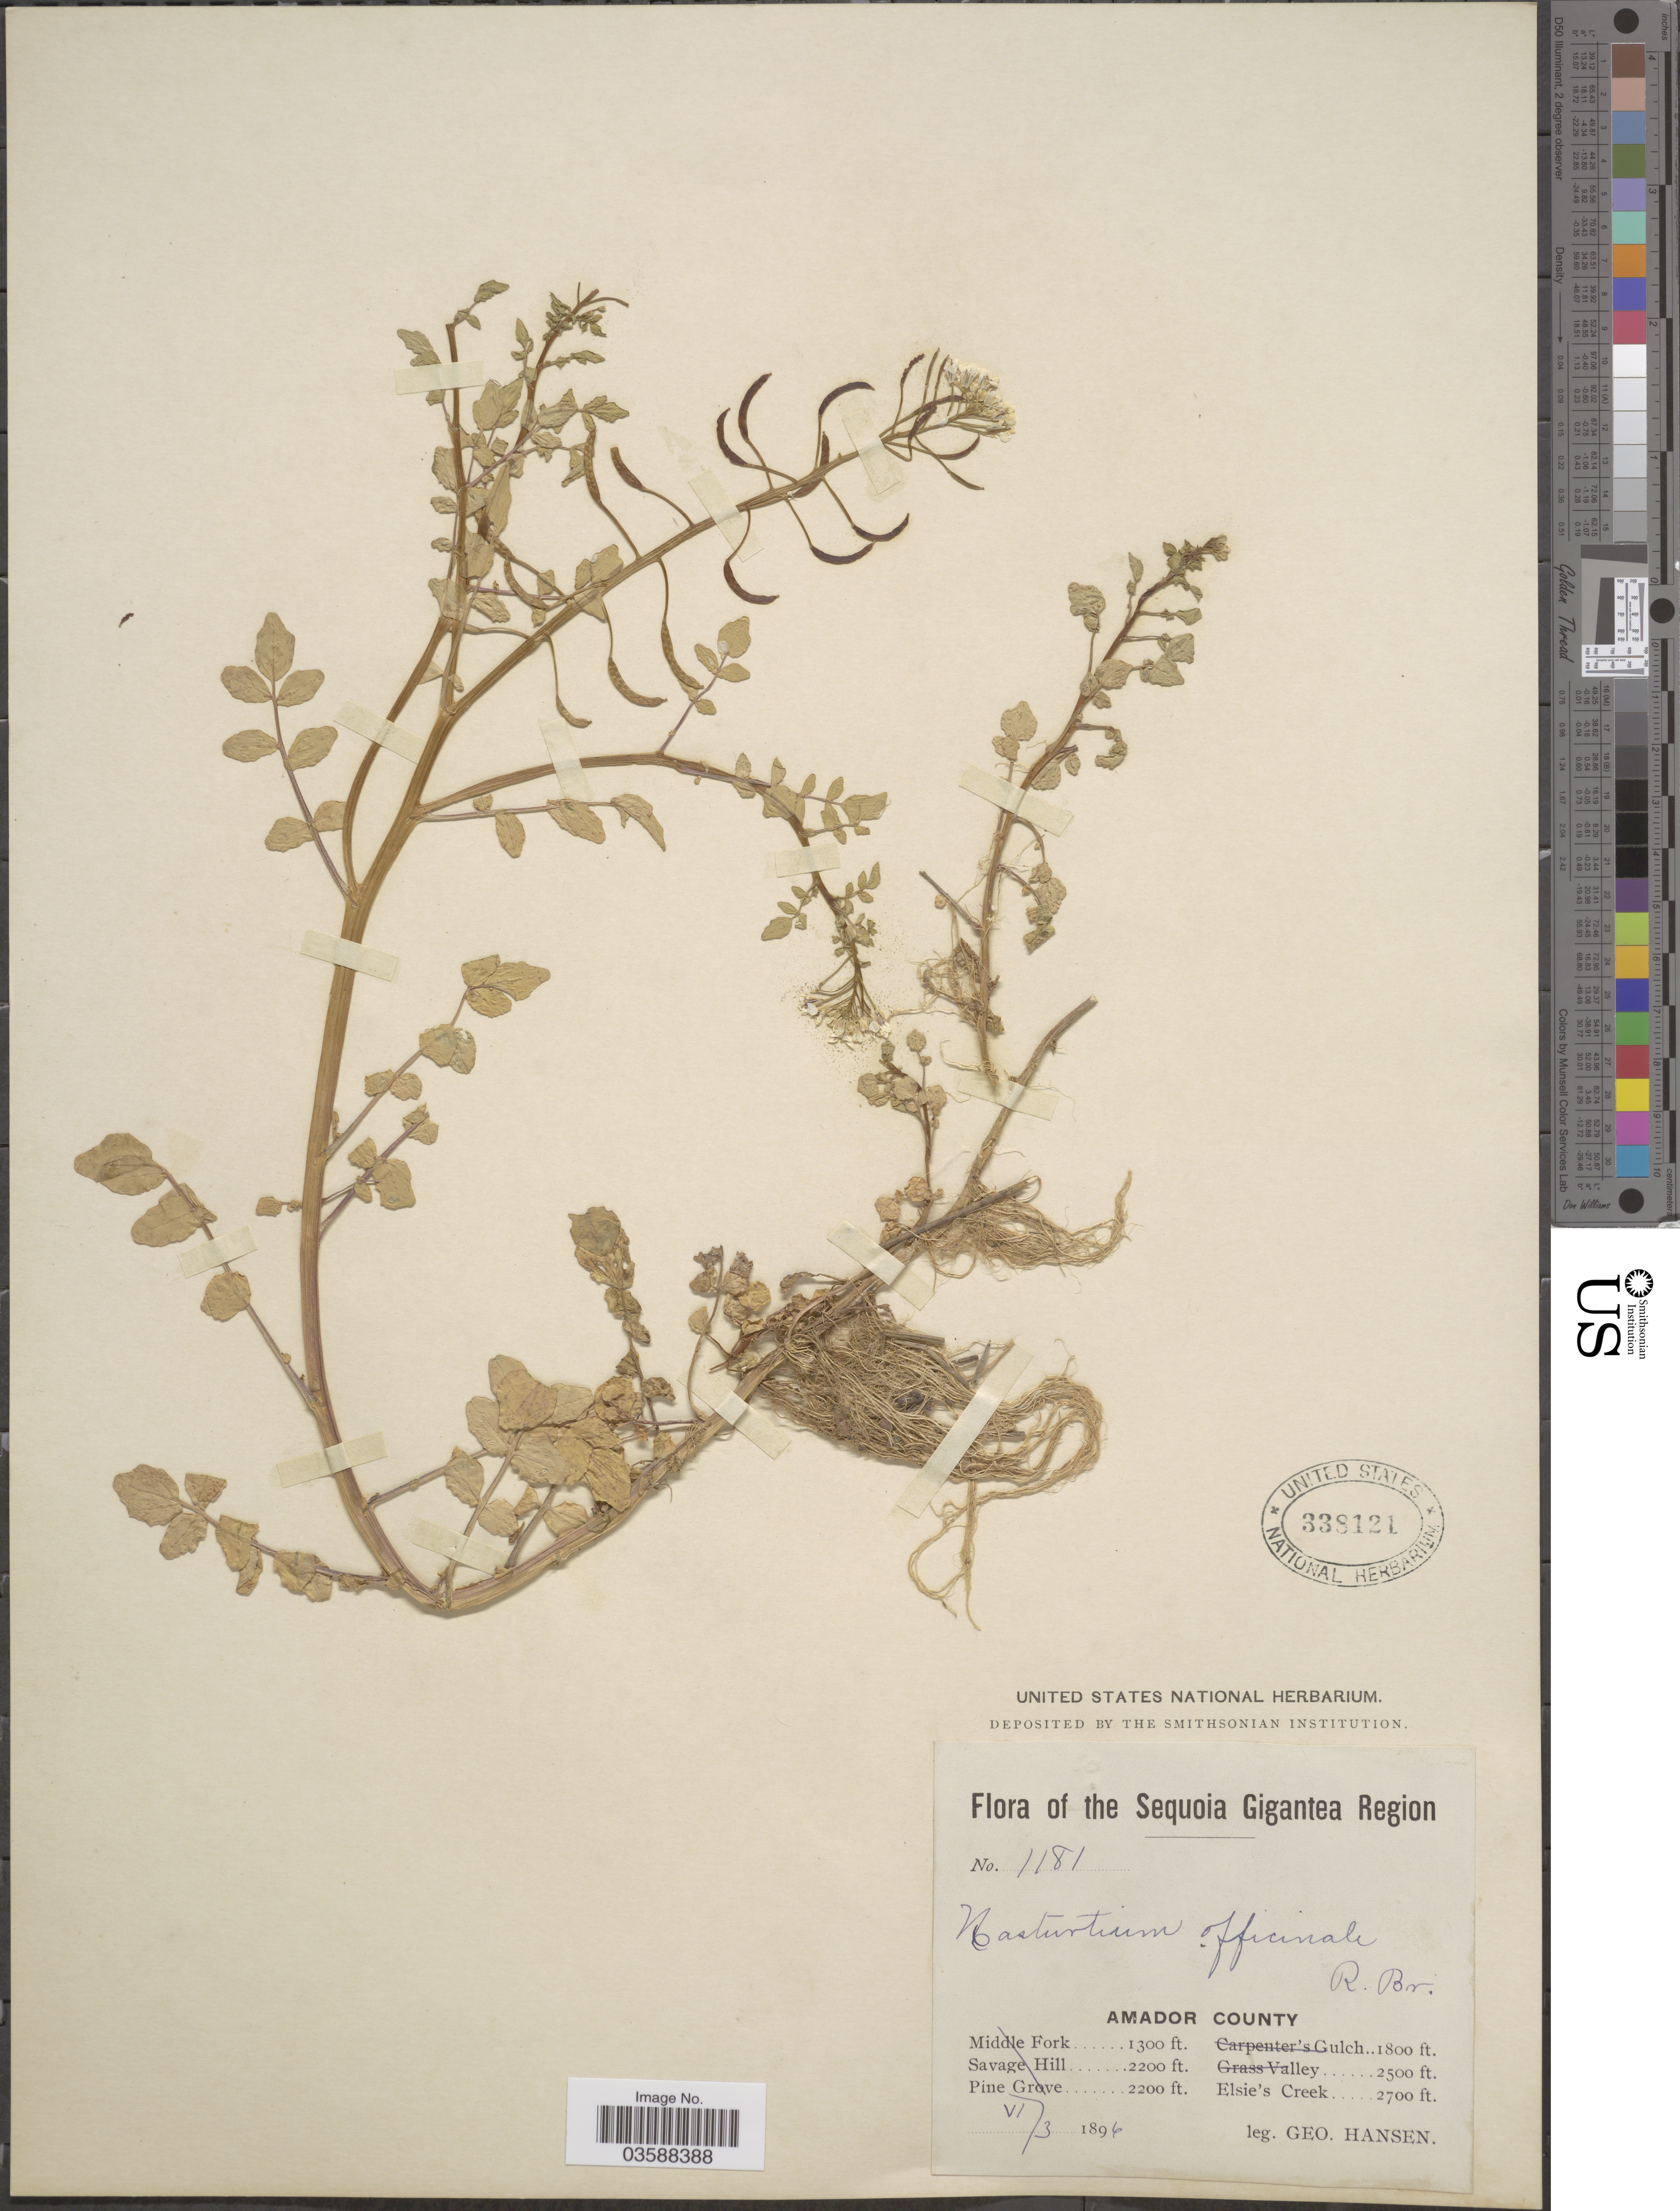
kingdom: Plantae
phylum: Tracheophyta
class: Magnoliopsida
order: Brassicales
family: Brassicaceae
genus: Nasturtium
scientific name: Nasturtium officinale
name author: R. Br.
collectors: G. Hansen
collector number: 1181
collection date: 1896-06-03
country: United States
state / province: California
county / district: Amador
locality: The Sequoia Gigantea Region, Amador County. Elsie's Creek.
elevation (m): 823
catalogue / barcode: US 338121